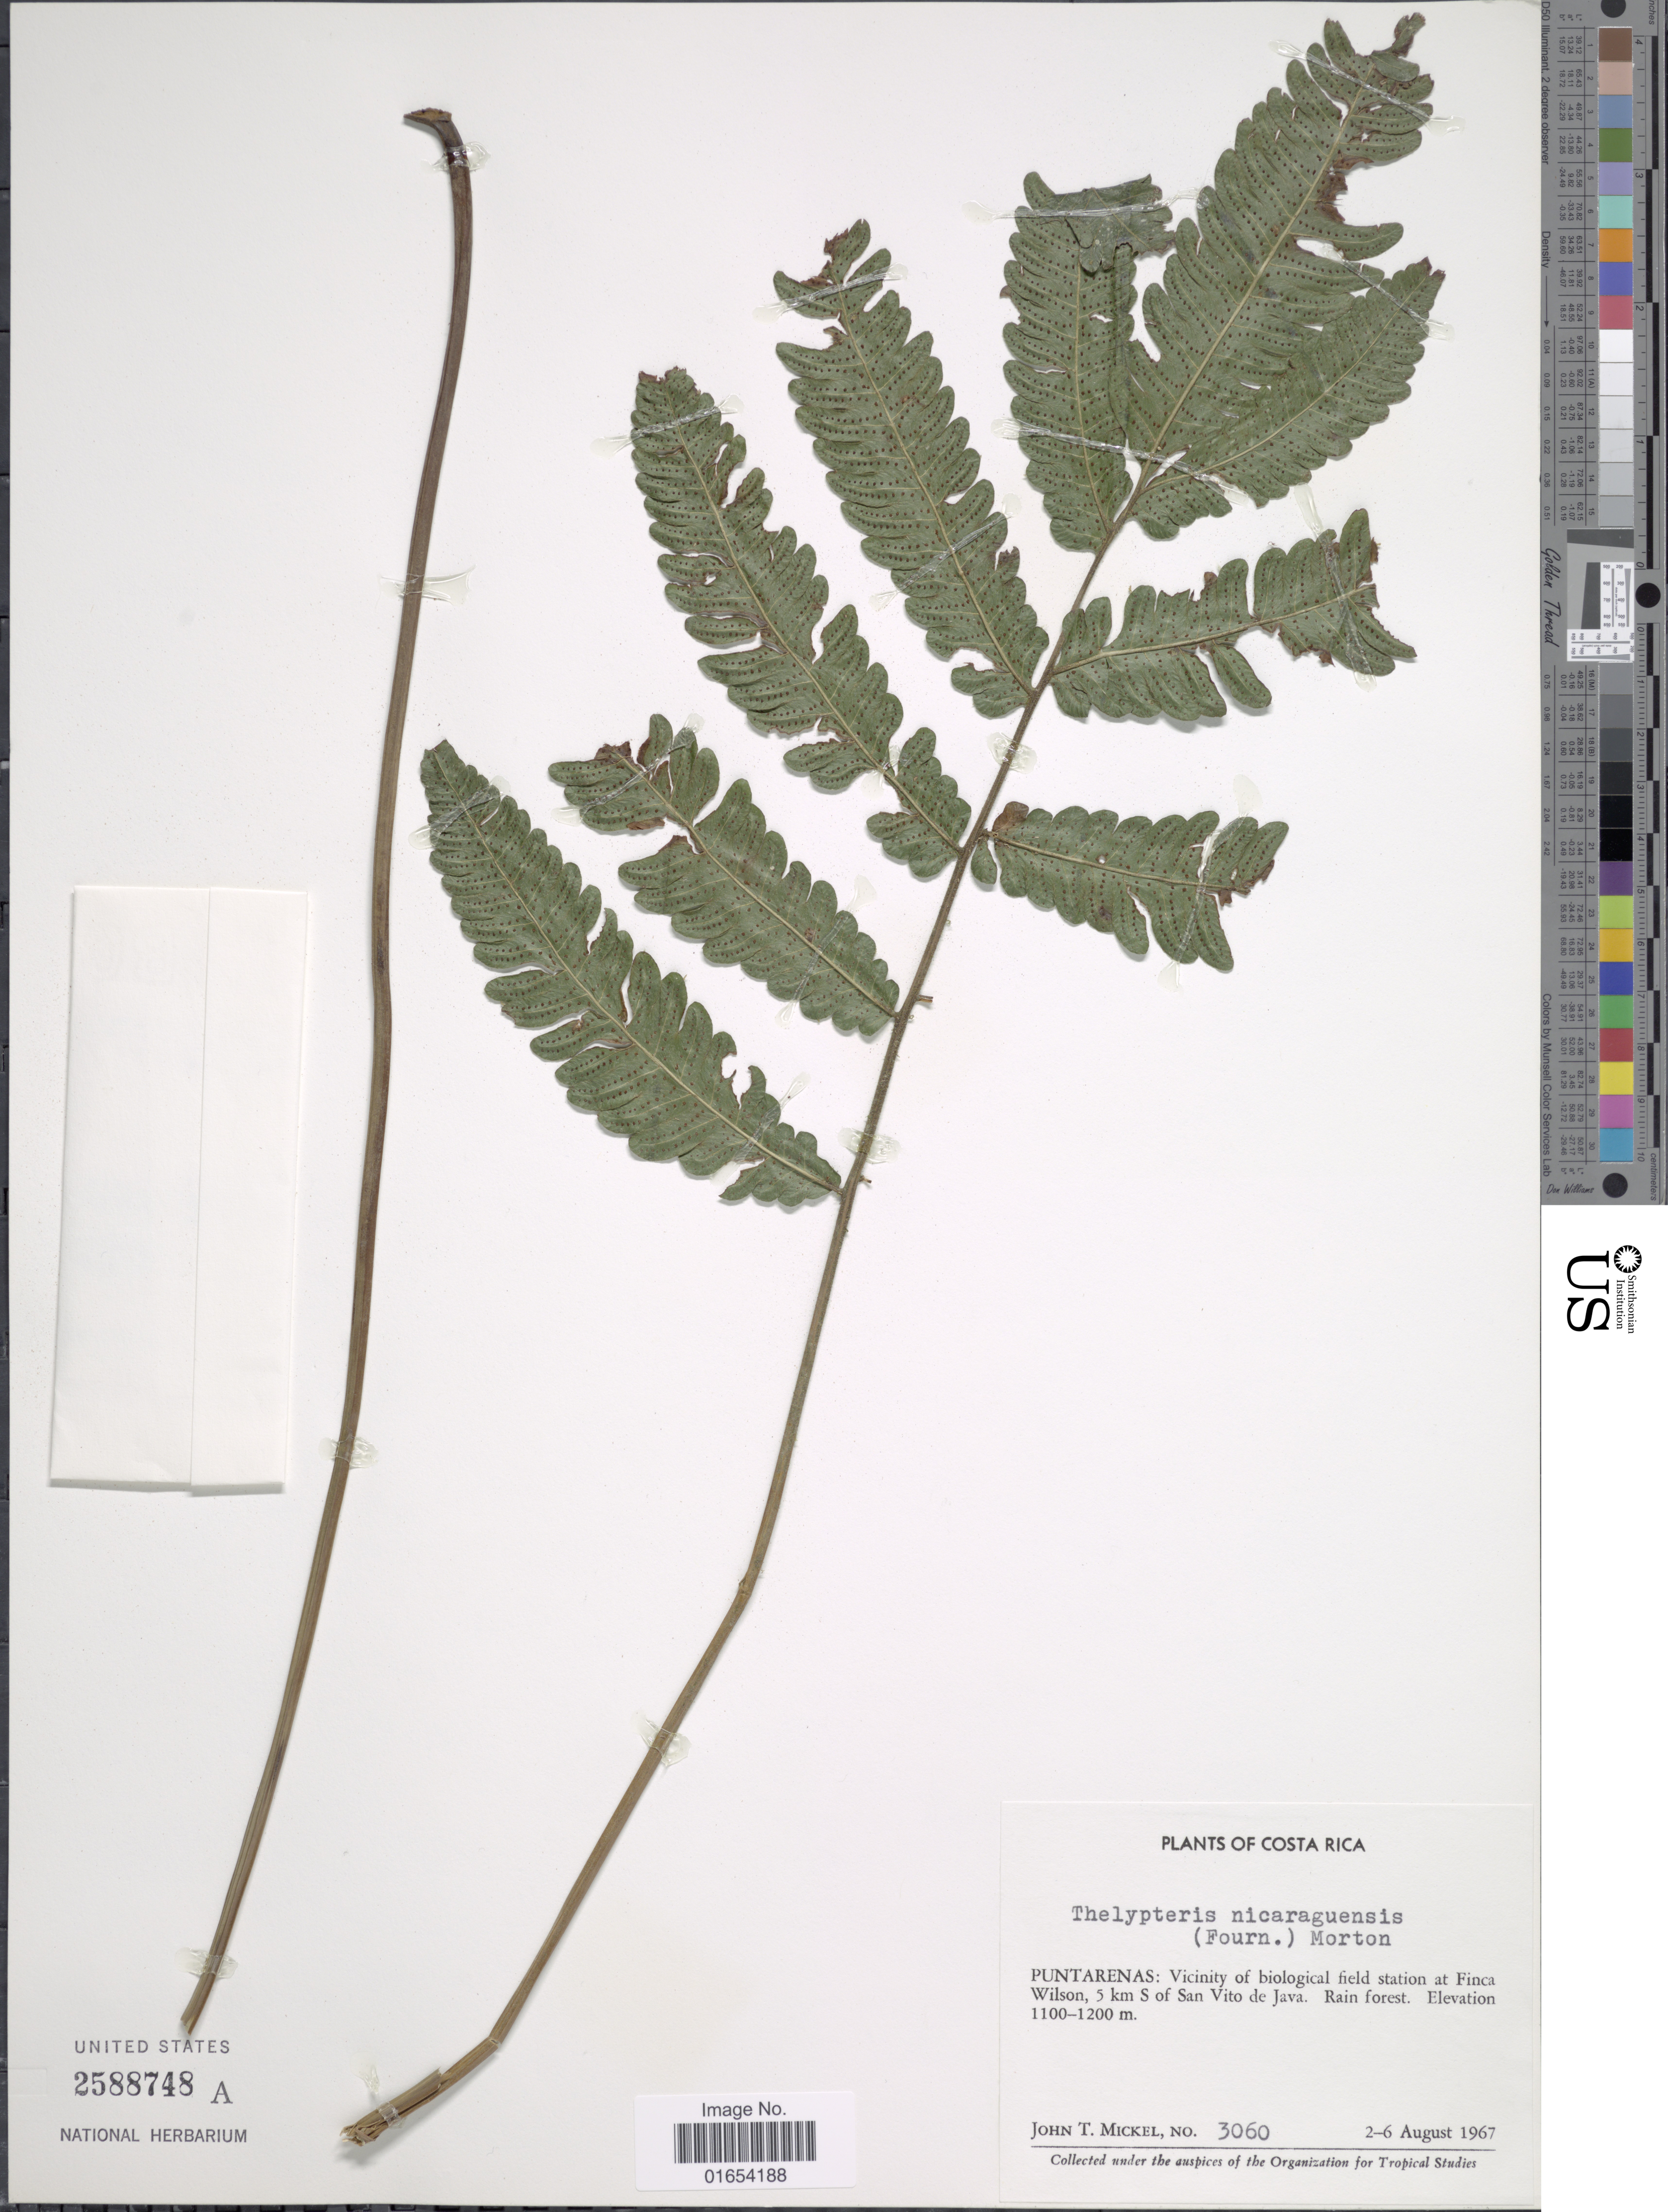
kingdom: Plantae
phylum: Tracheophyta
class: Polypodiopsida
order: Polypodiales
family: Thelypteridaceae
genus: Goniopteris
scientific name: Goniopteris nicaraguensis (C. Chr.) comb. nov., ined 2015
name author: (C. Chr.)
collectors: J. T. Mickel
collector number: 3060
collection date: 1967-08-02/1967-08-06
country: Costa Rica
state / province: Puntarenas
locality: Vicinity of biological field station at Finca Wilson, 5 km S of San Vito de Java. Rain Forest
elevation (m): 1100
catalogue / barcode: US 2588748A